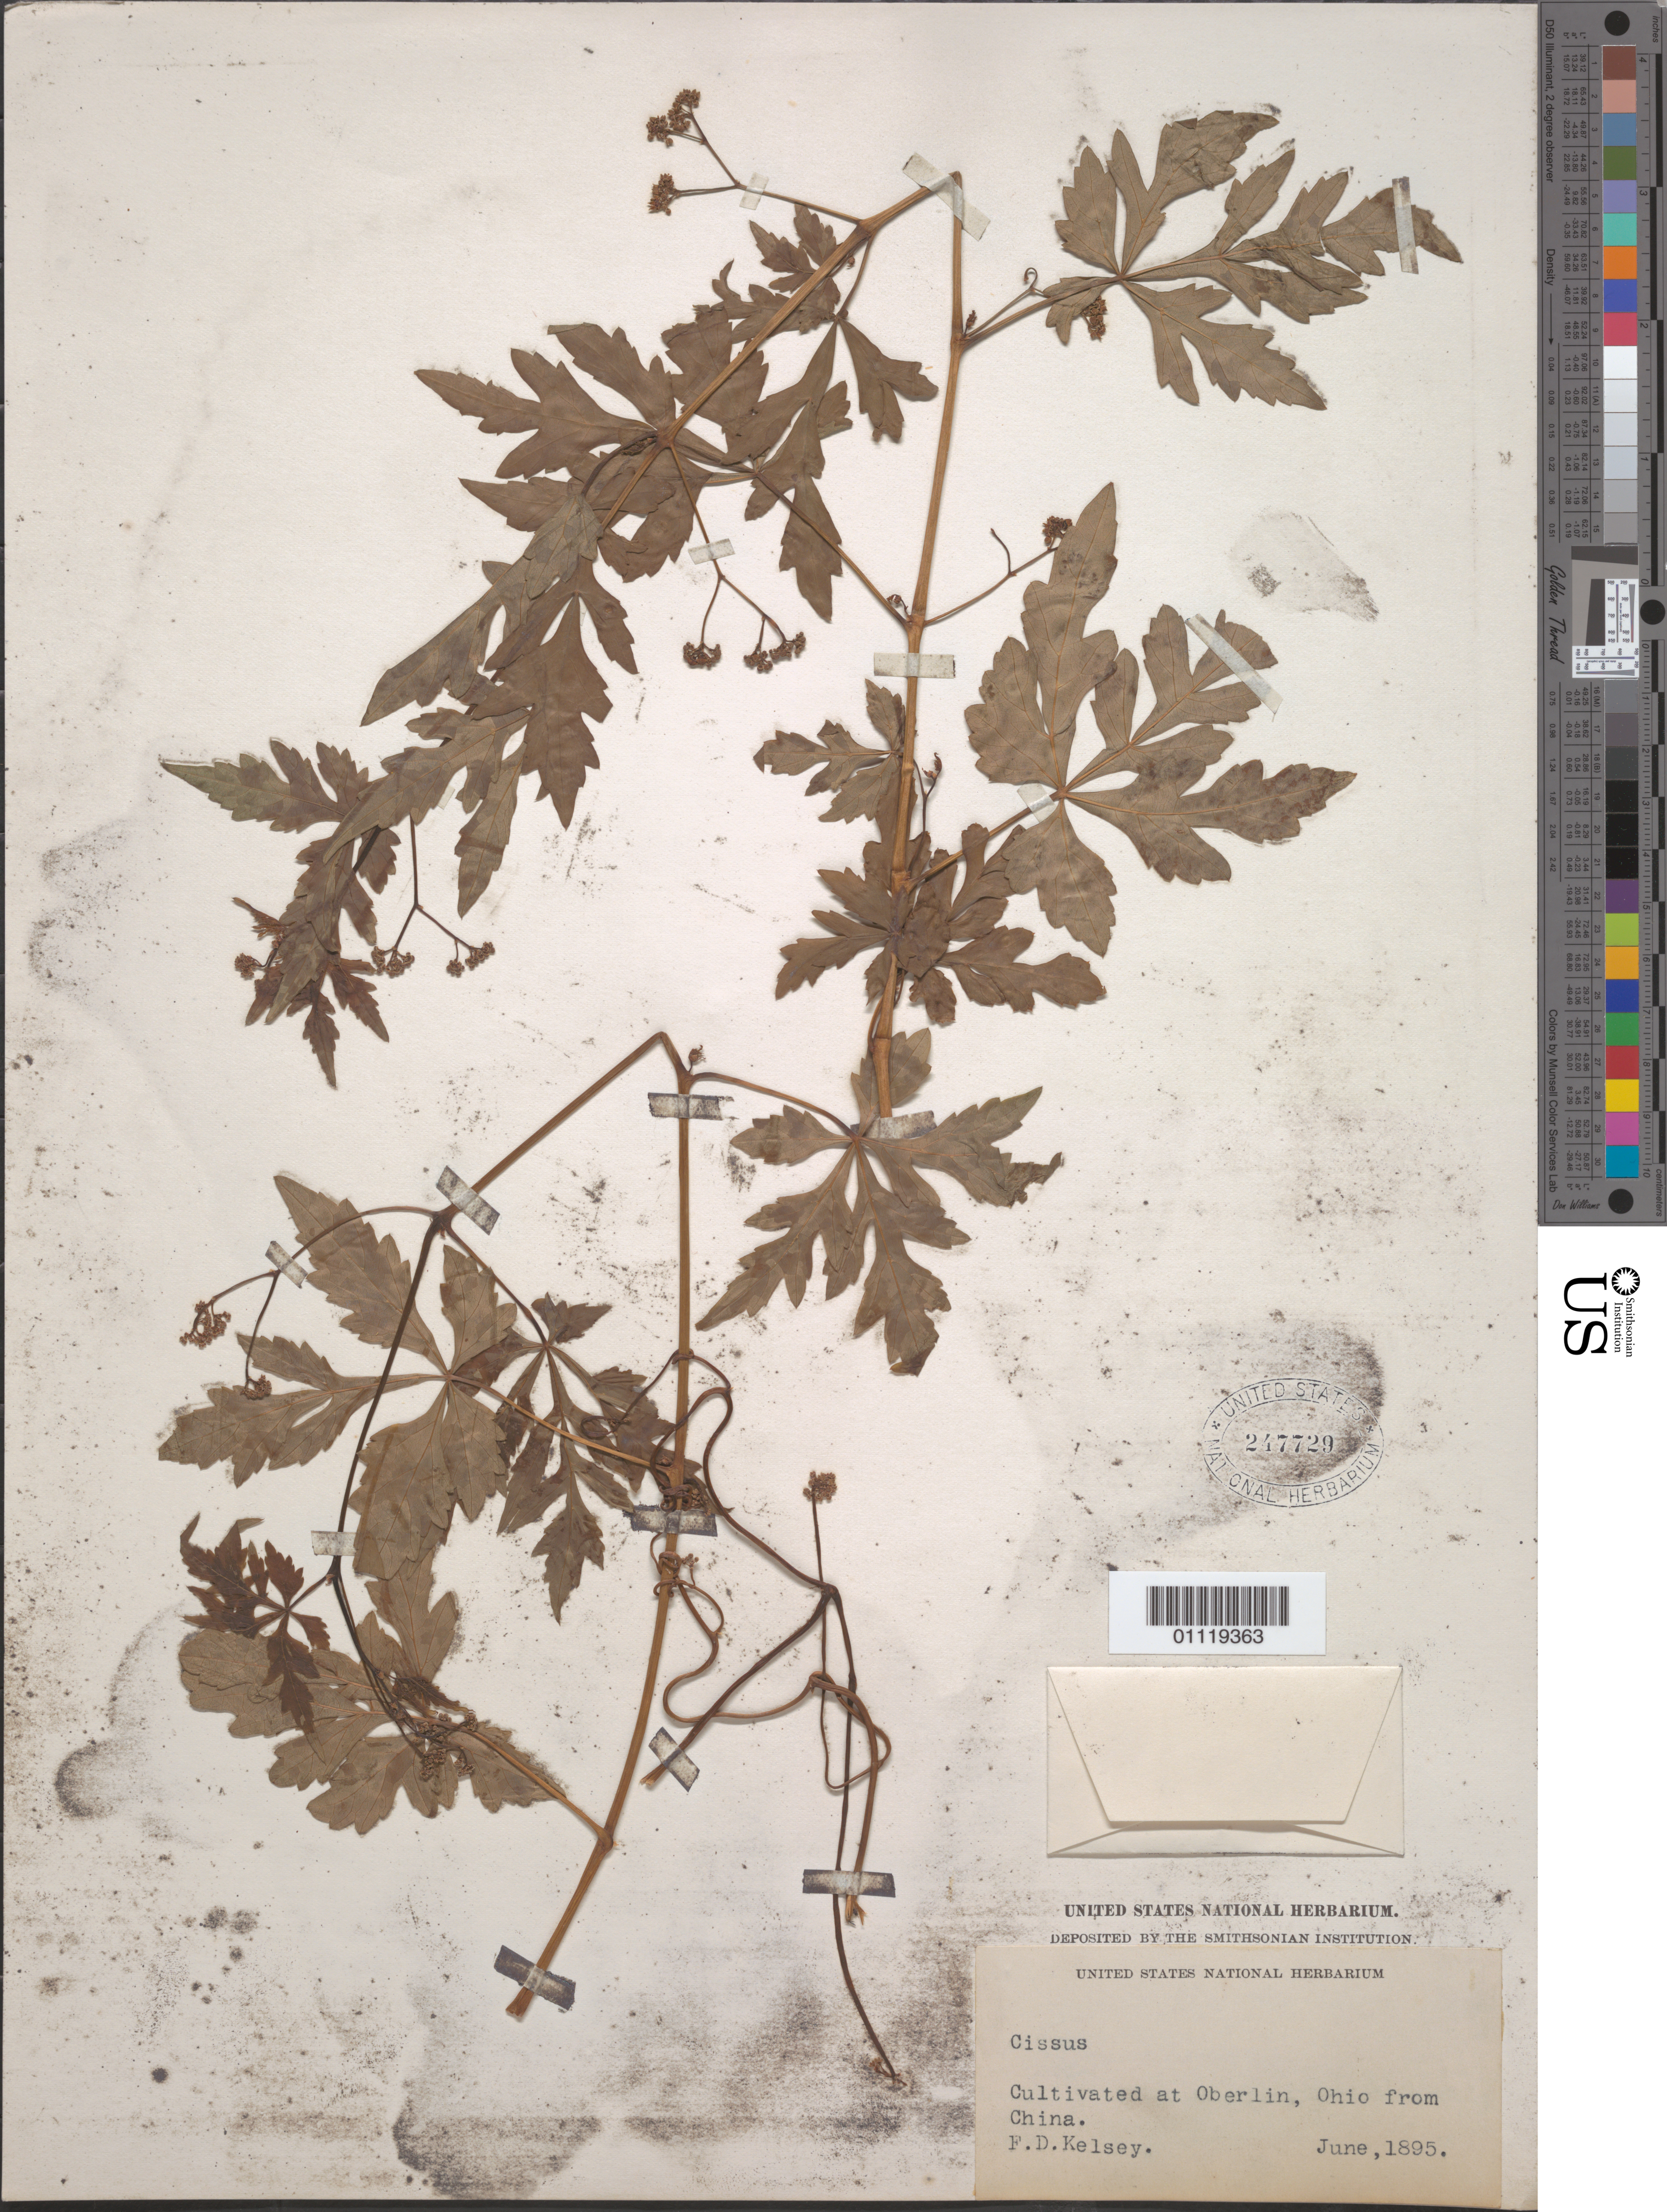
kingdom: Plantae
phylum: Tracheophyta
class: Magnoliopsida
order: Vitales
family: Vitaceae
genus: Cissus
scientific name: Cissus sp.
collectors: F. Kelsey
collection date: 1895-06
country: United States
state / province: Ohio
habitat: Cultivated at Oberlin, from China.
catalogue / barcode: US 247729